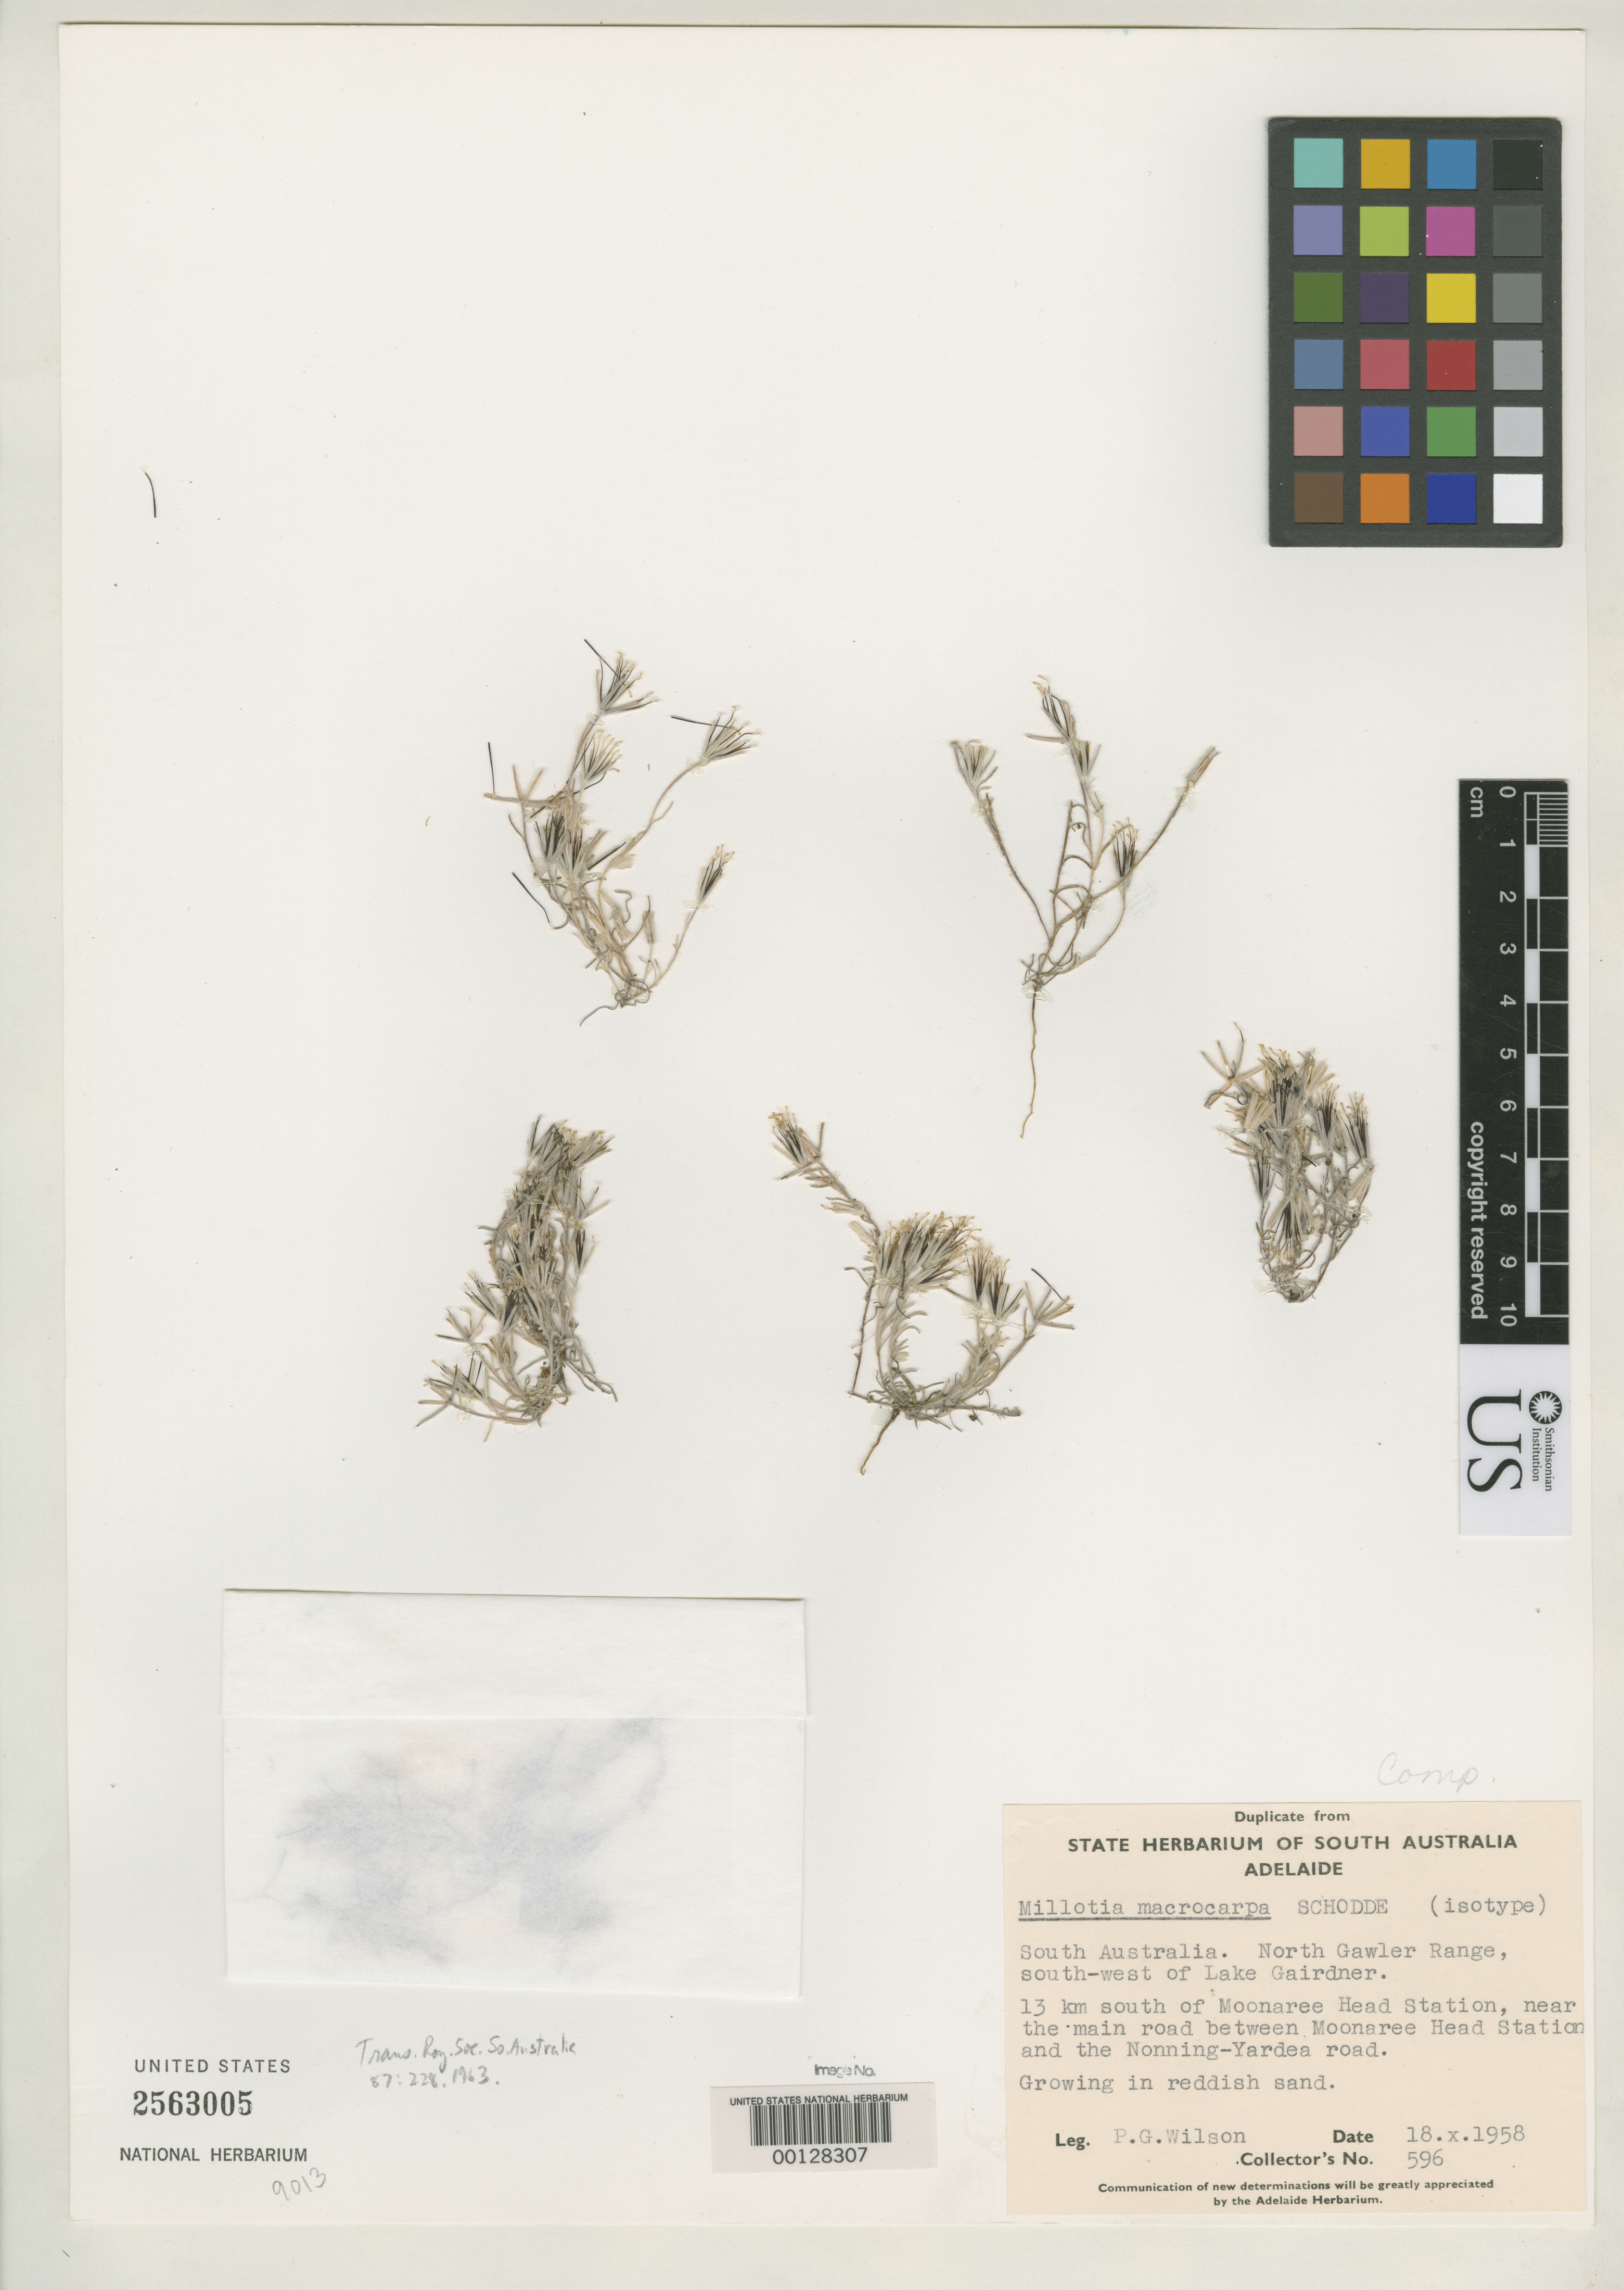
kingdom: Plantae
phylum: Tracheophyta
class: Magnoliopsida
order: Asterales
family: Asteraceae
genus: Millotia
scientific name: Millotia macrocarpa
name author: Schodde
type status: Isotype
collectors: P. G. Wilson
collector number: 596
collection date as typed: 18 Oct 1958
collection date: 1958-10-18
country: Australia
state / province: South Australia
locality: Moonaree Head Station.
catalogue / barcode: US 2563005